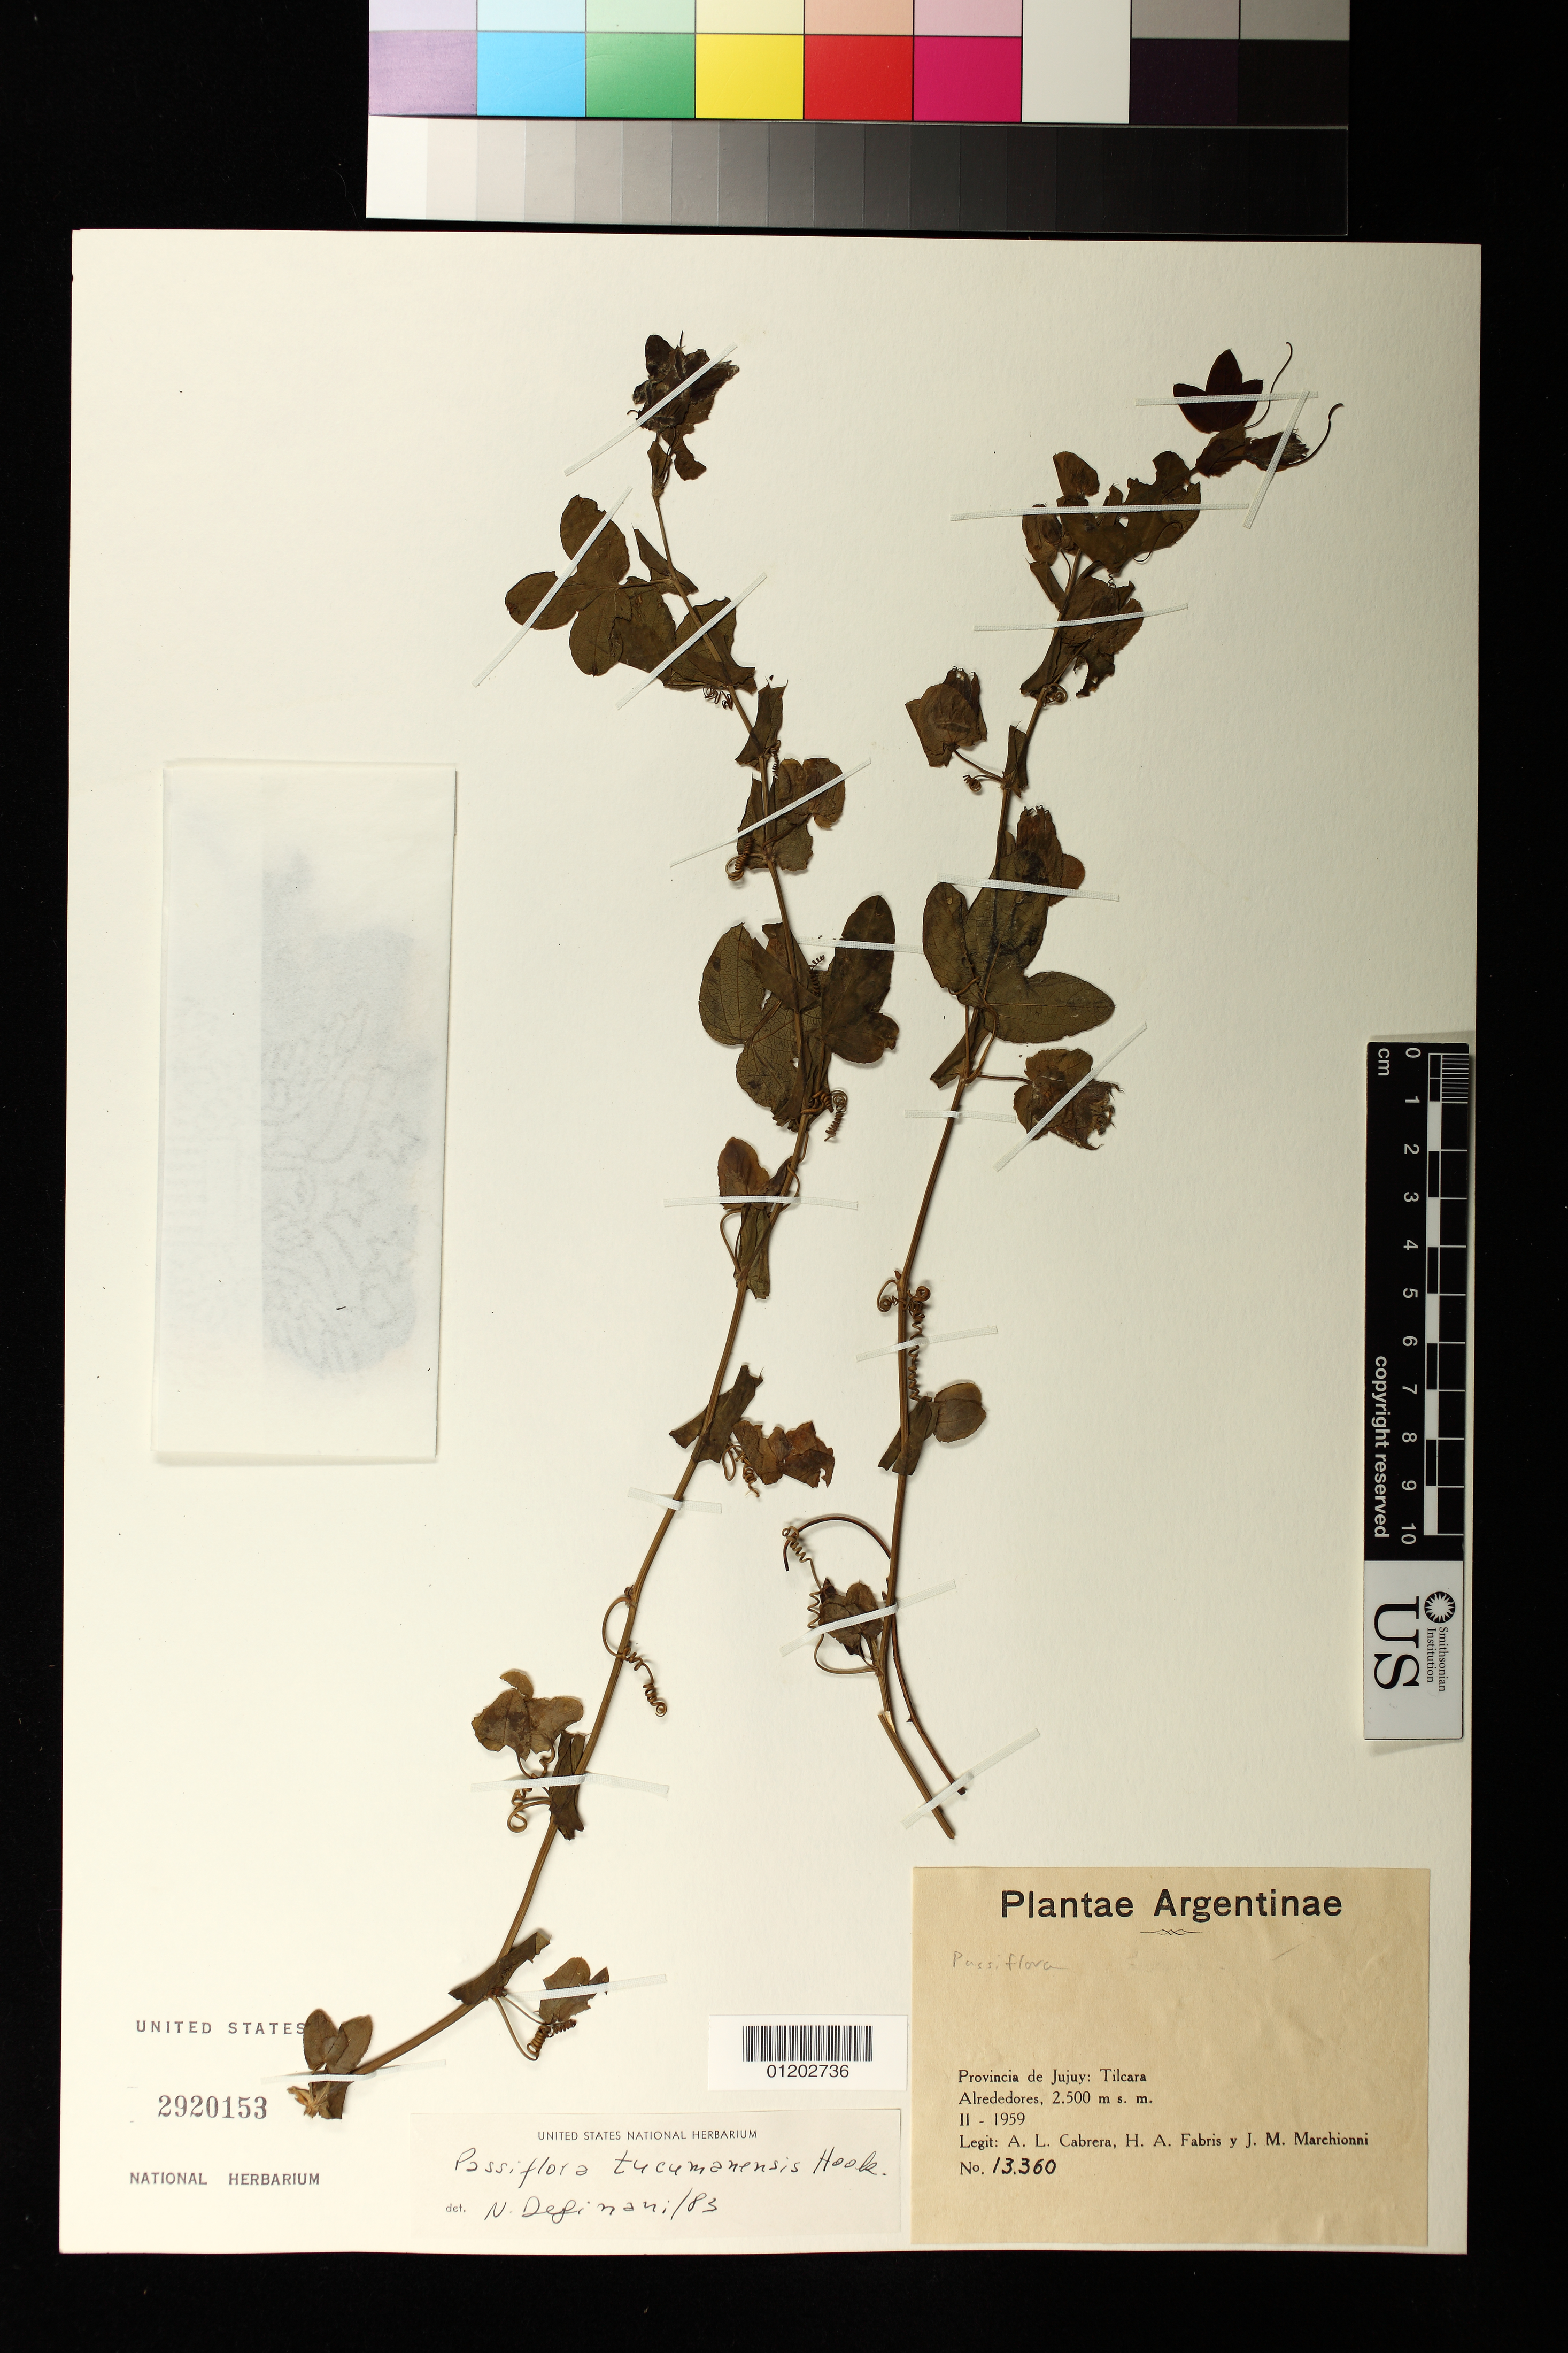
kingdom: Plantae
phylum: Tracheophyta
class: Magnoliopsida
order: Malpighiales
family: Passifloraceae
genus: Passiflora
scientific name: Passiflora naviculata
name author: Griseb.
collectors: A. L. Cabrera, H. A. Fabris & J. Marchionni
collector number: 13360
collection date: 1959-02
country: Argentina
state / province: Jujuy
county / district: Tilcara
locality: Alrededores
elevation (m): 2500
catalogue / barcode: US 2920153